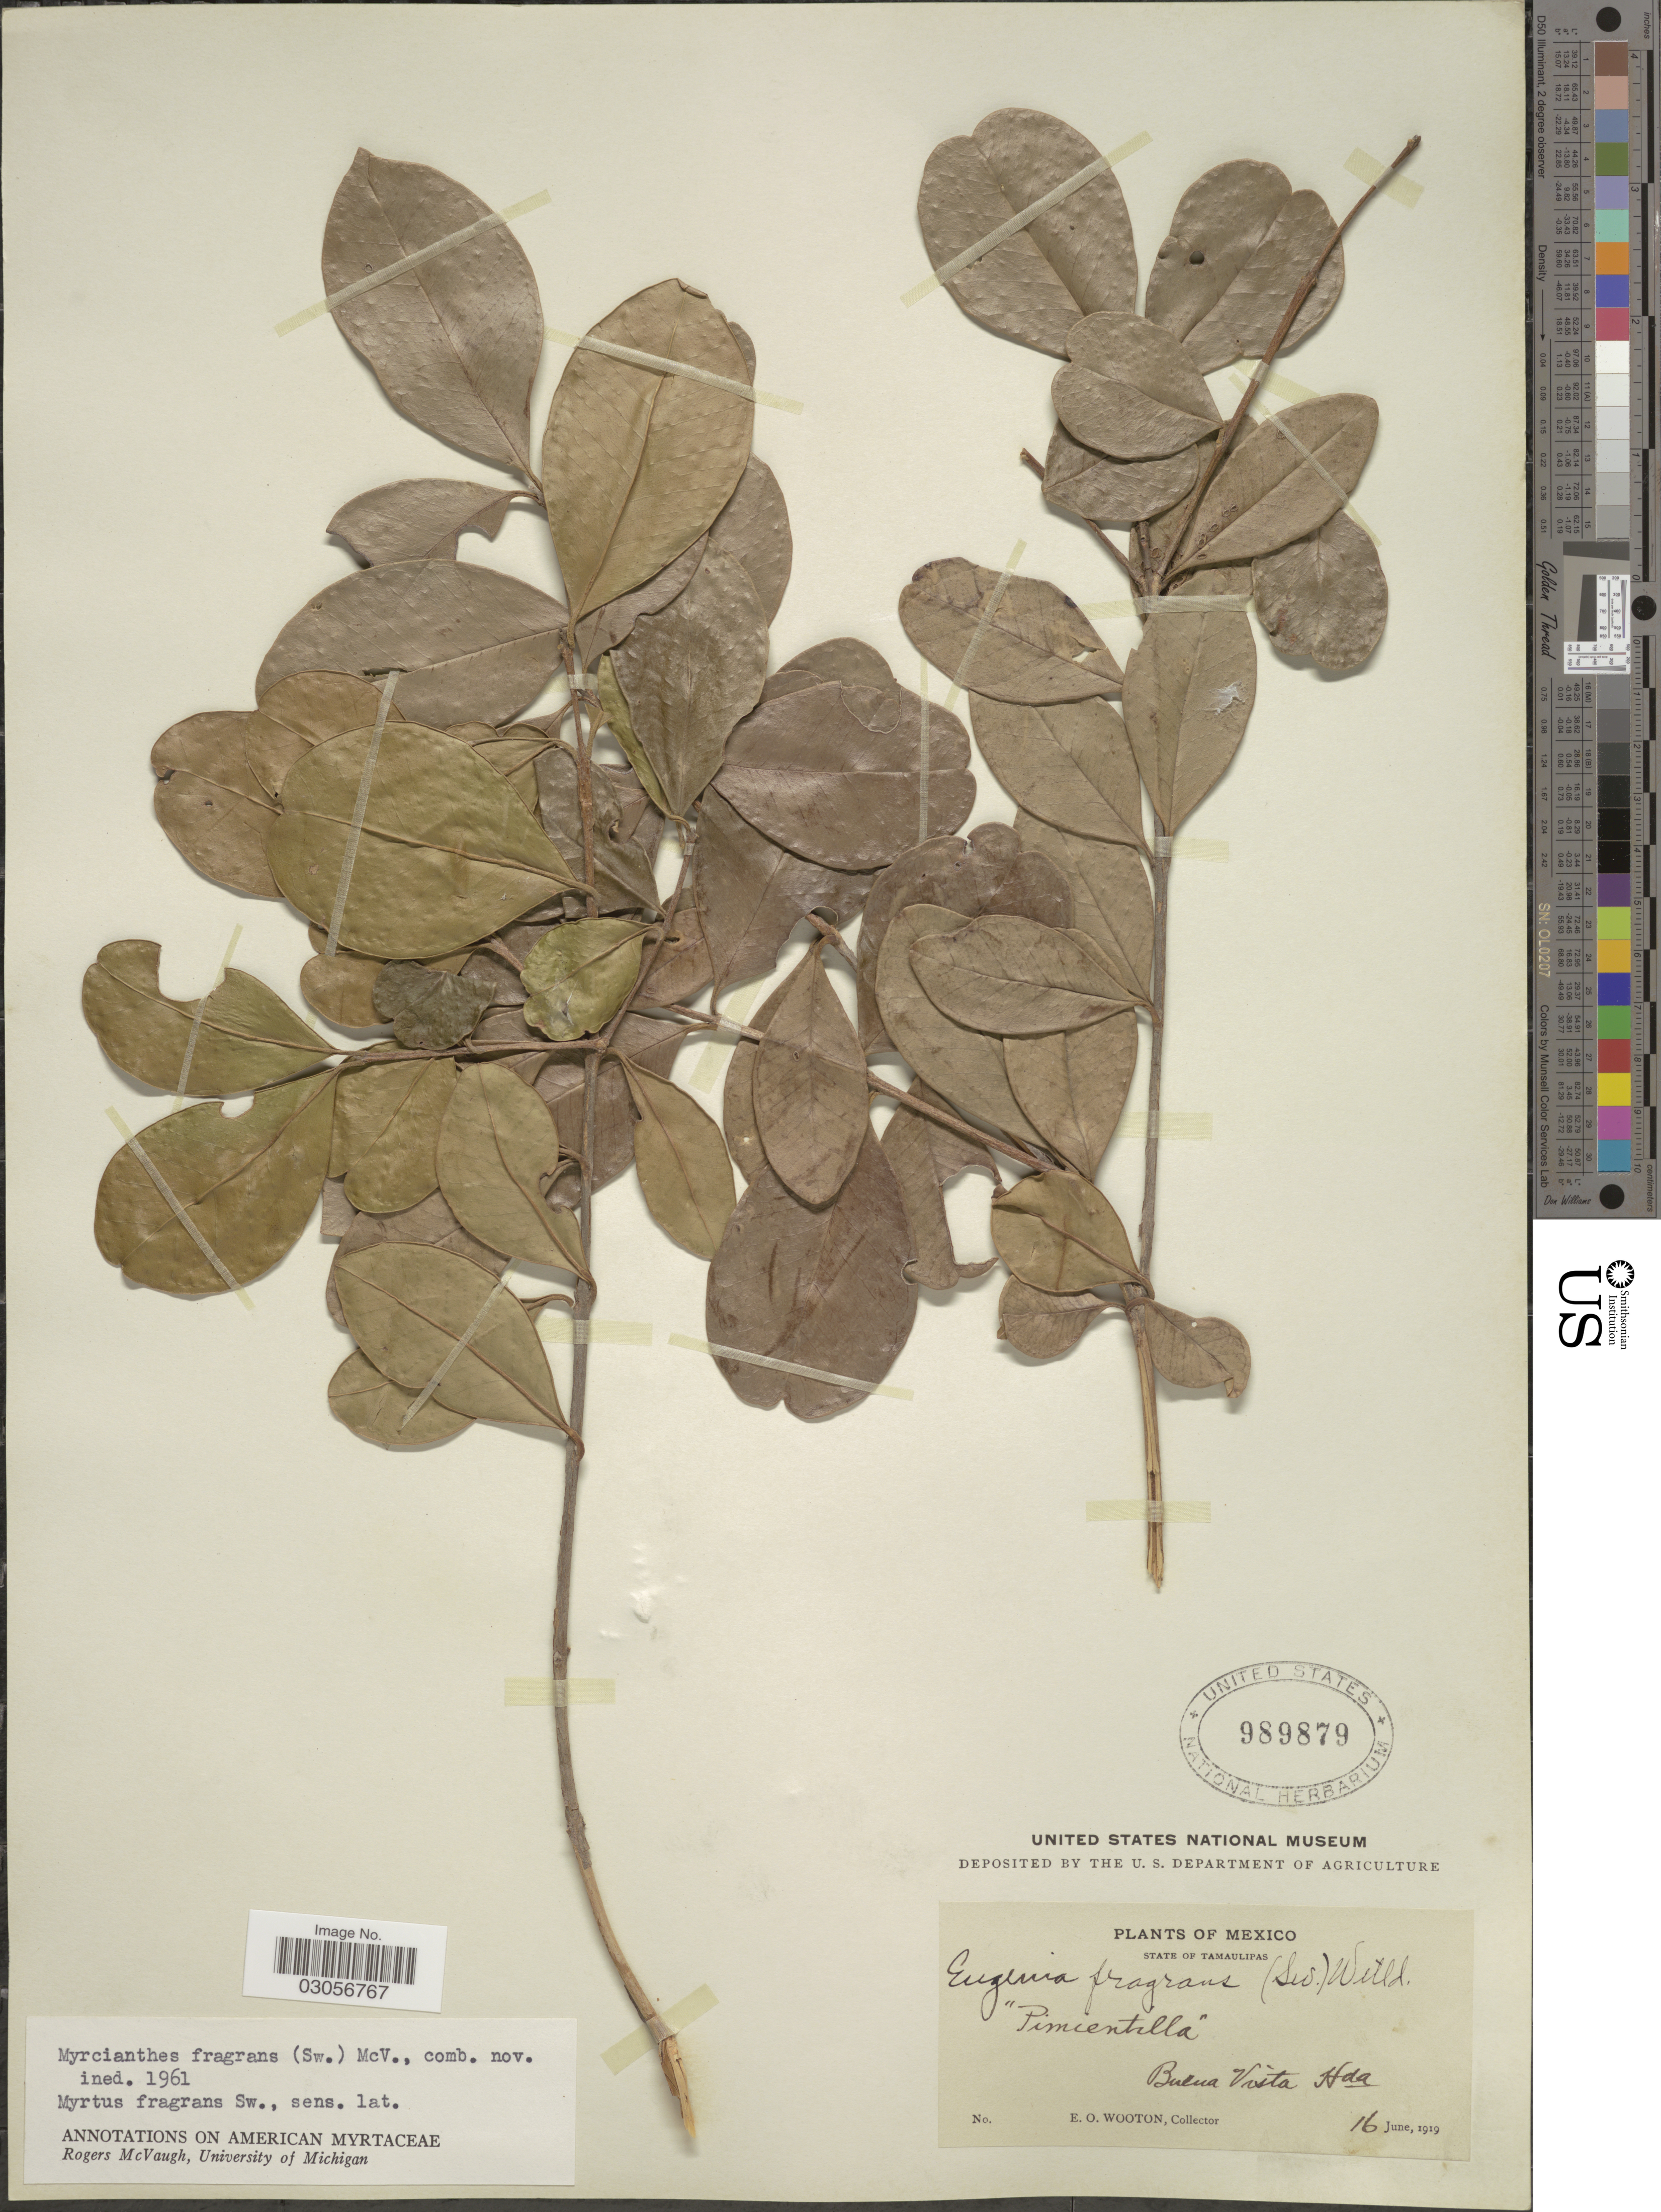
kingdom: Plantae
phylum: Tracheophyta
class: Magnoliopsida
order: Myrtales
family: Myrtaceae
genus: Myrcianthes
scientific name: Myrcianthes fragrans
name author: (Sw.) McVaugh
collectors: E. O. Wooton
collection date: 1919-06-16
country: Mexico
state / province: Tamaulipas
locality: Buena Vista Hda.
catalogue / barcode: US 989879